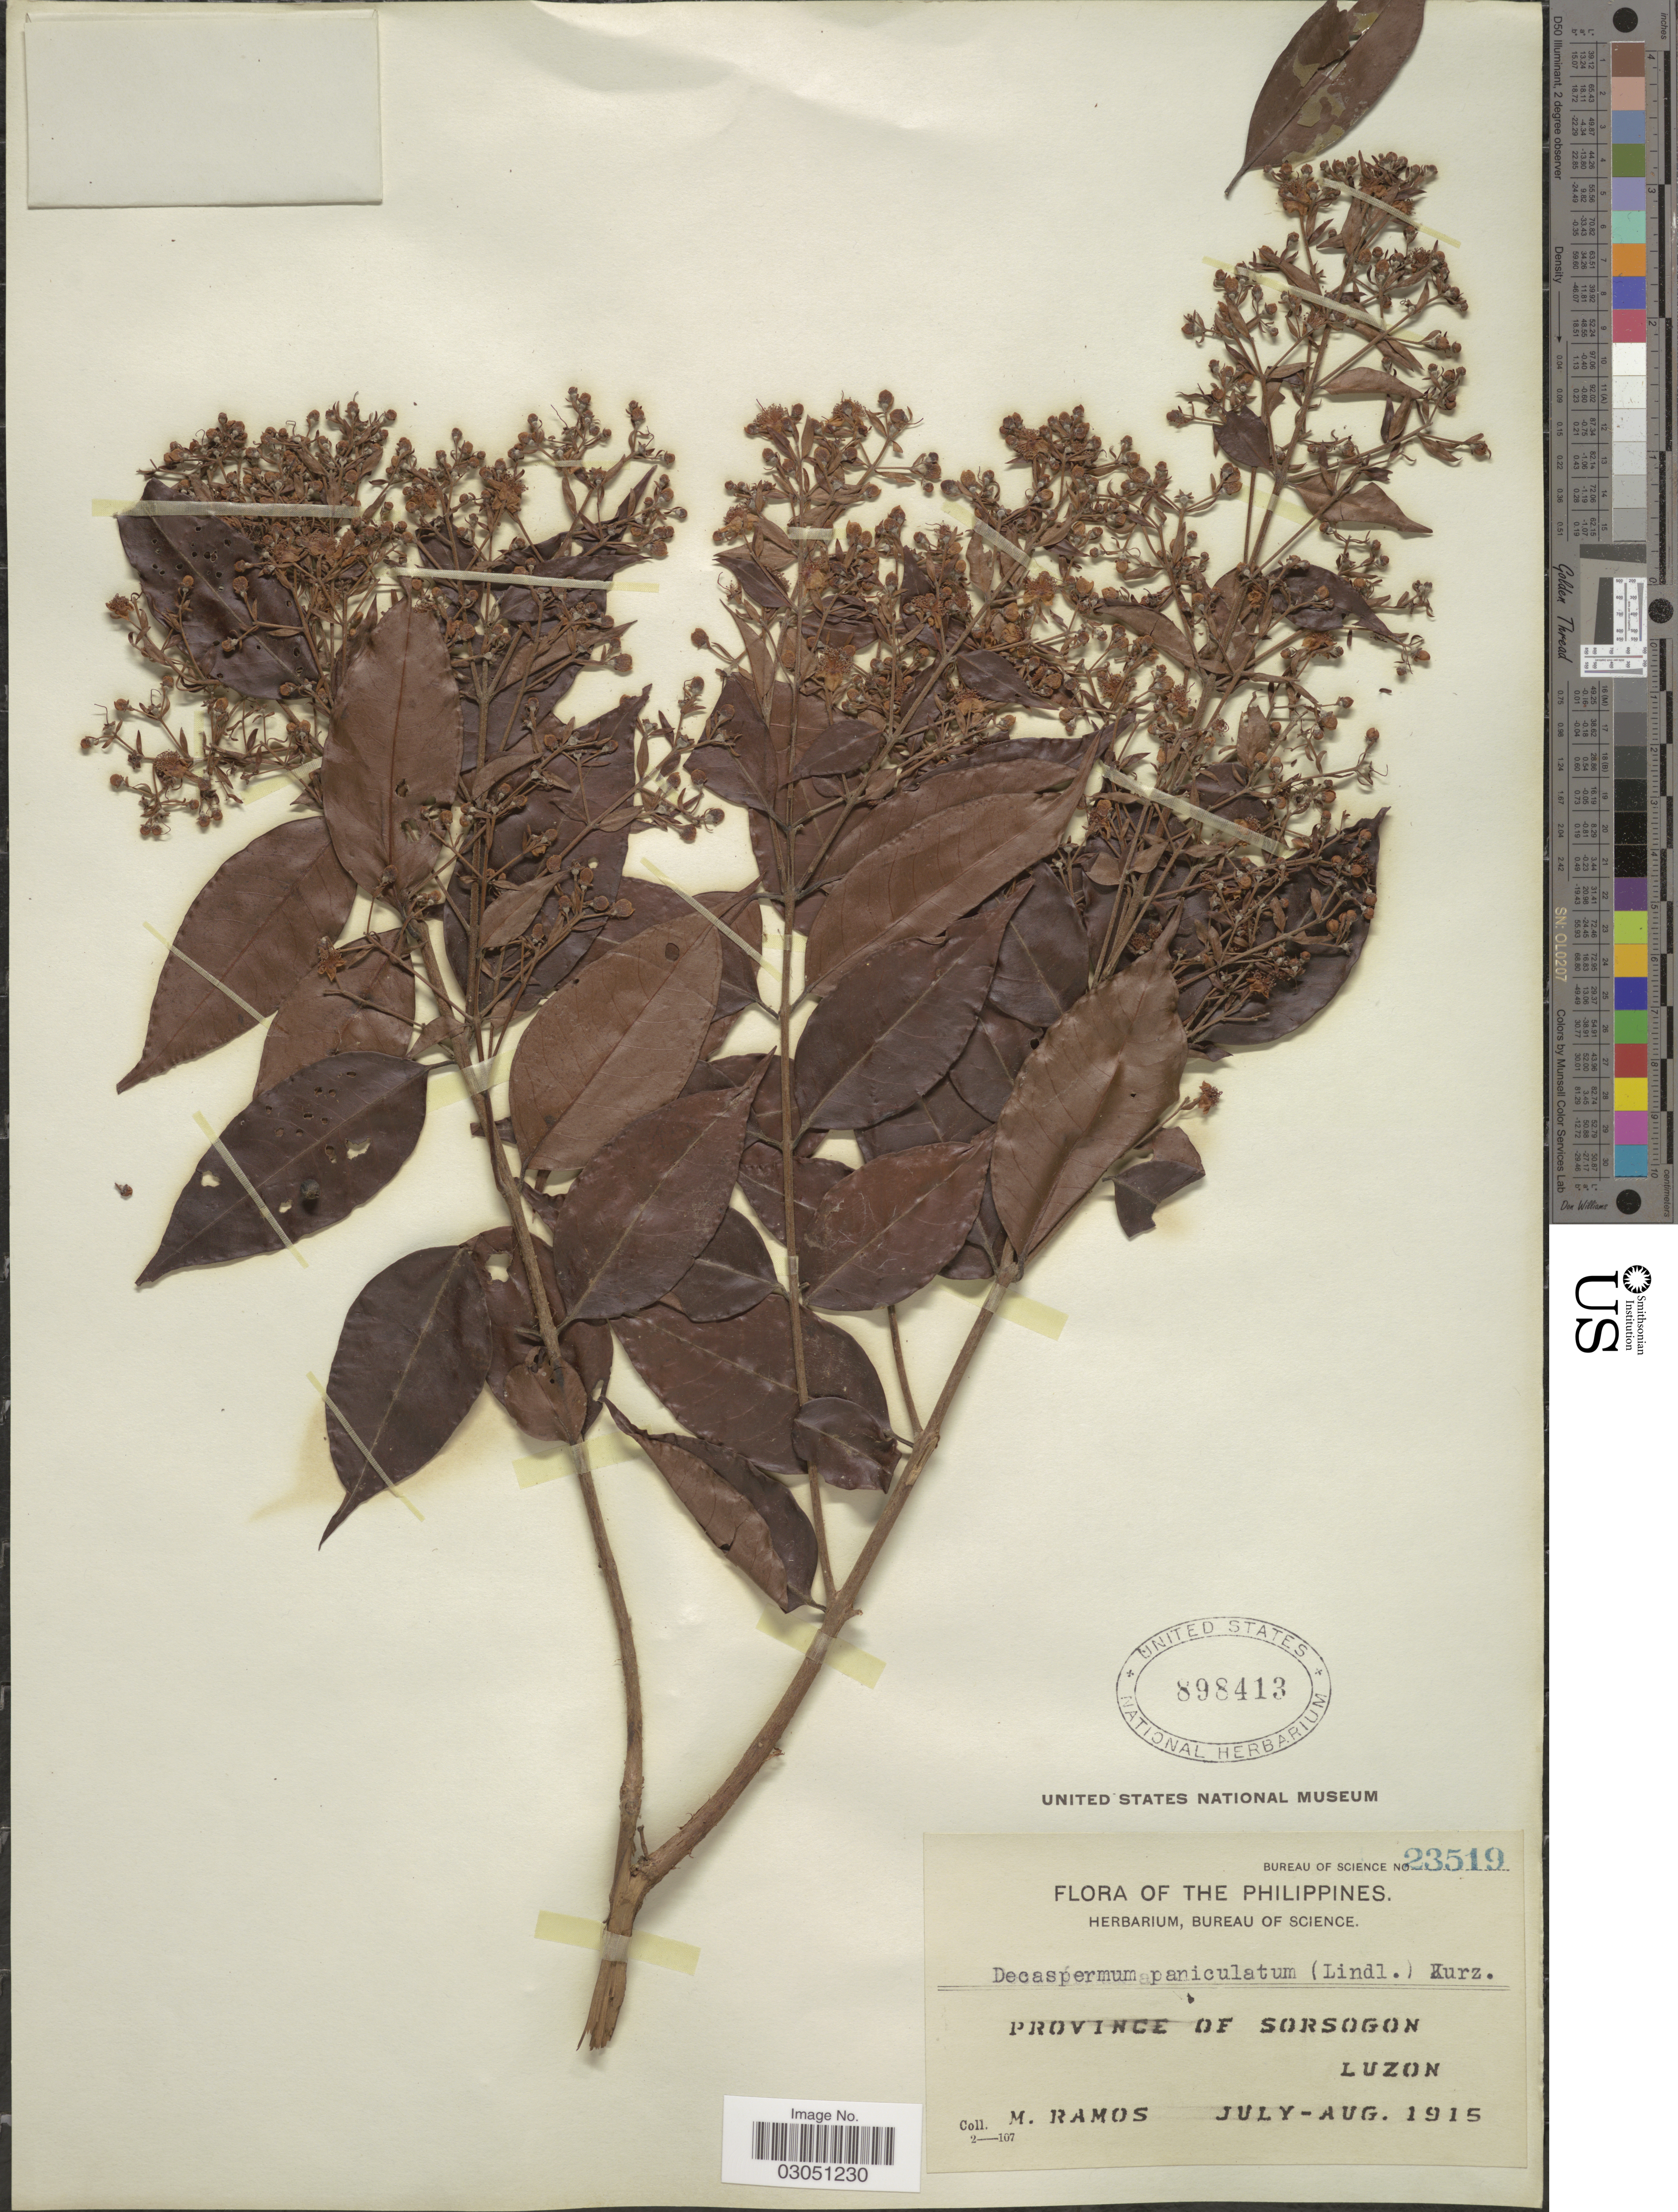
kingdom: Plantae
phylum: Tracheophyta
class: Magnoliopsida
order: Myrtales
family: Myrtaceae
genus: Decaspermum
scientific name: Decaspermum fruticosum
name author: J.R. Forst. & G. Forst.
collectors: M. Ramos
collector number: Bureau of science 23519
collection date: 1915-07/1915-08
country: Philippines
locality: Province of Sorsogon, Luzon.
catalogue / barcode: US 898413